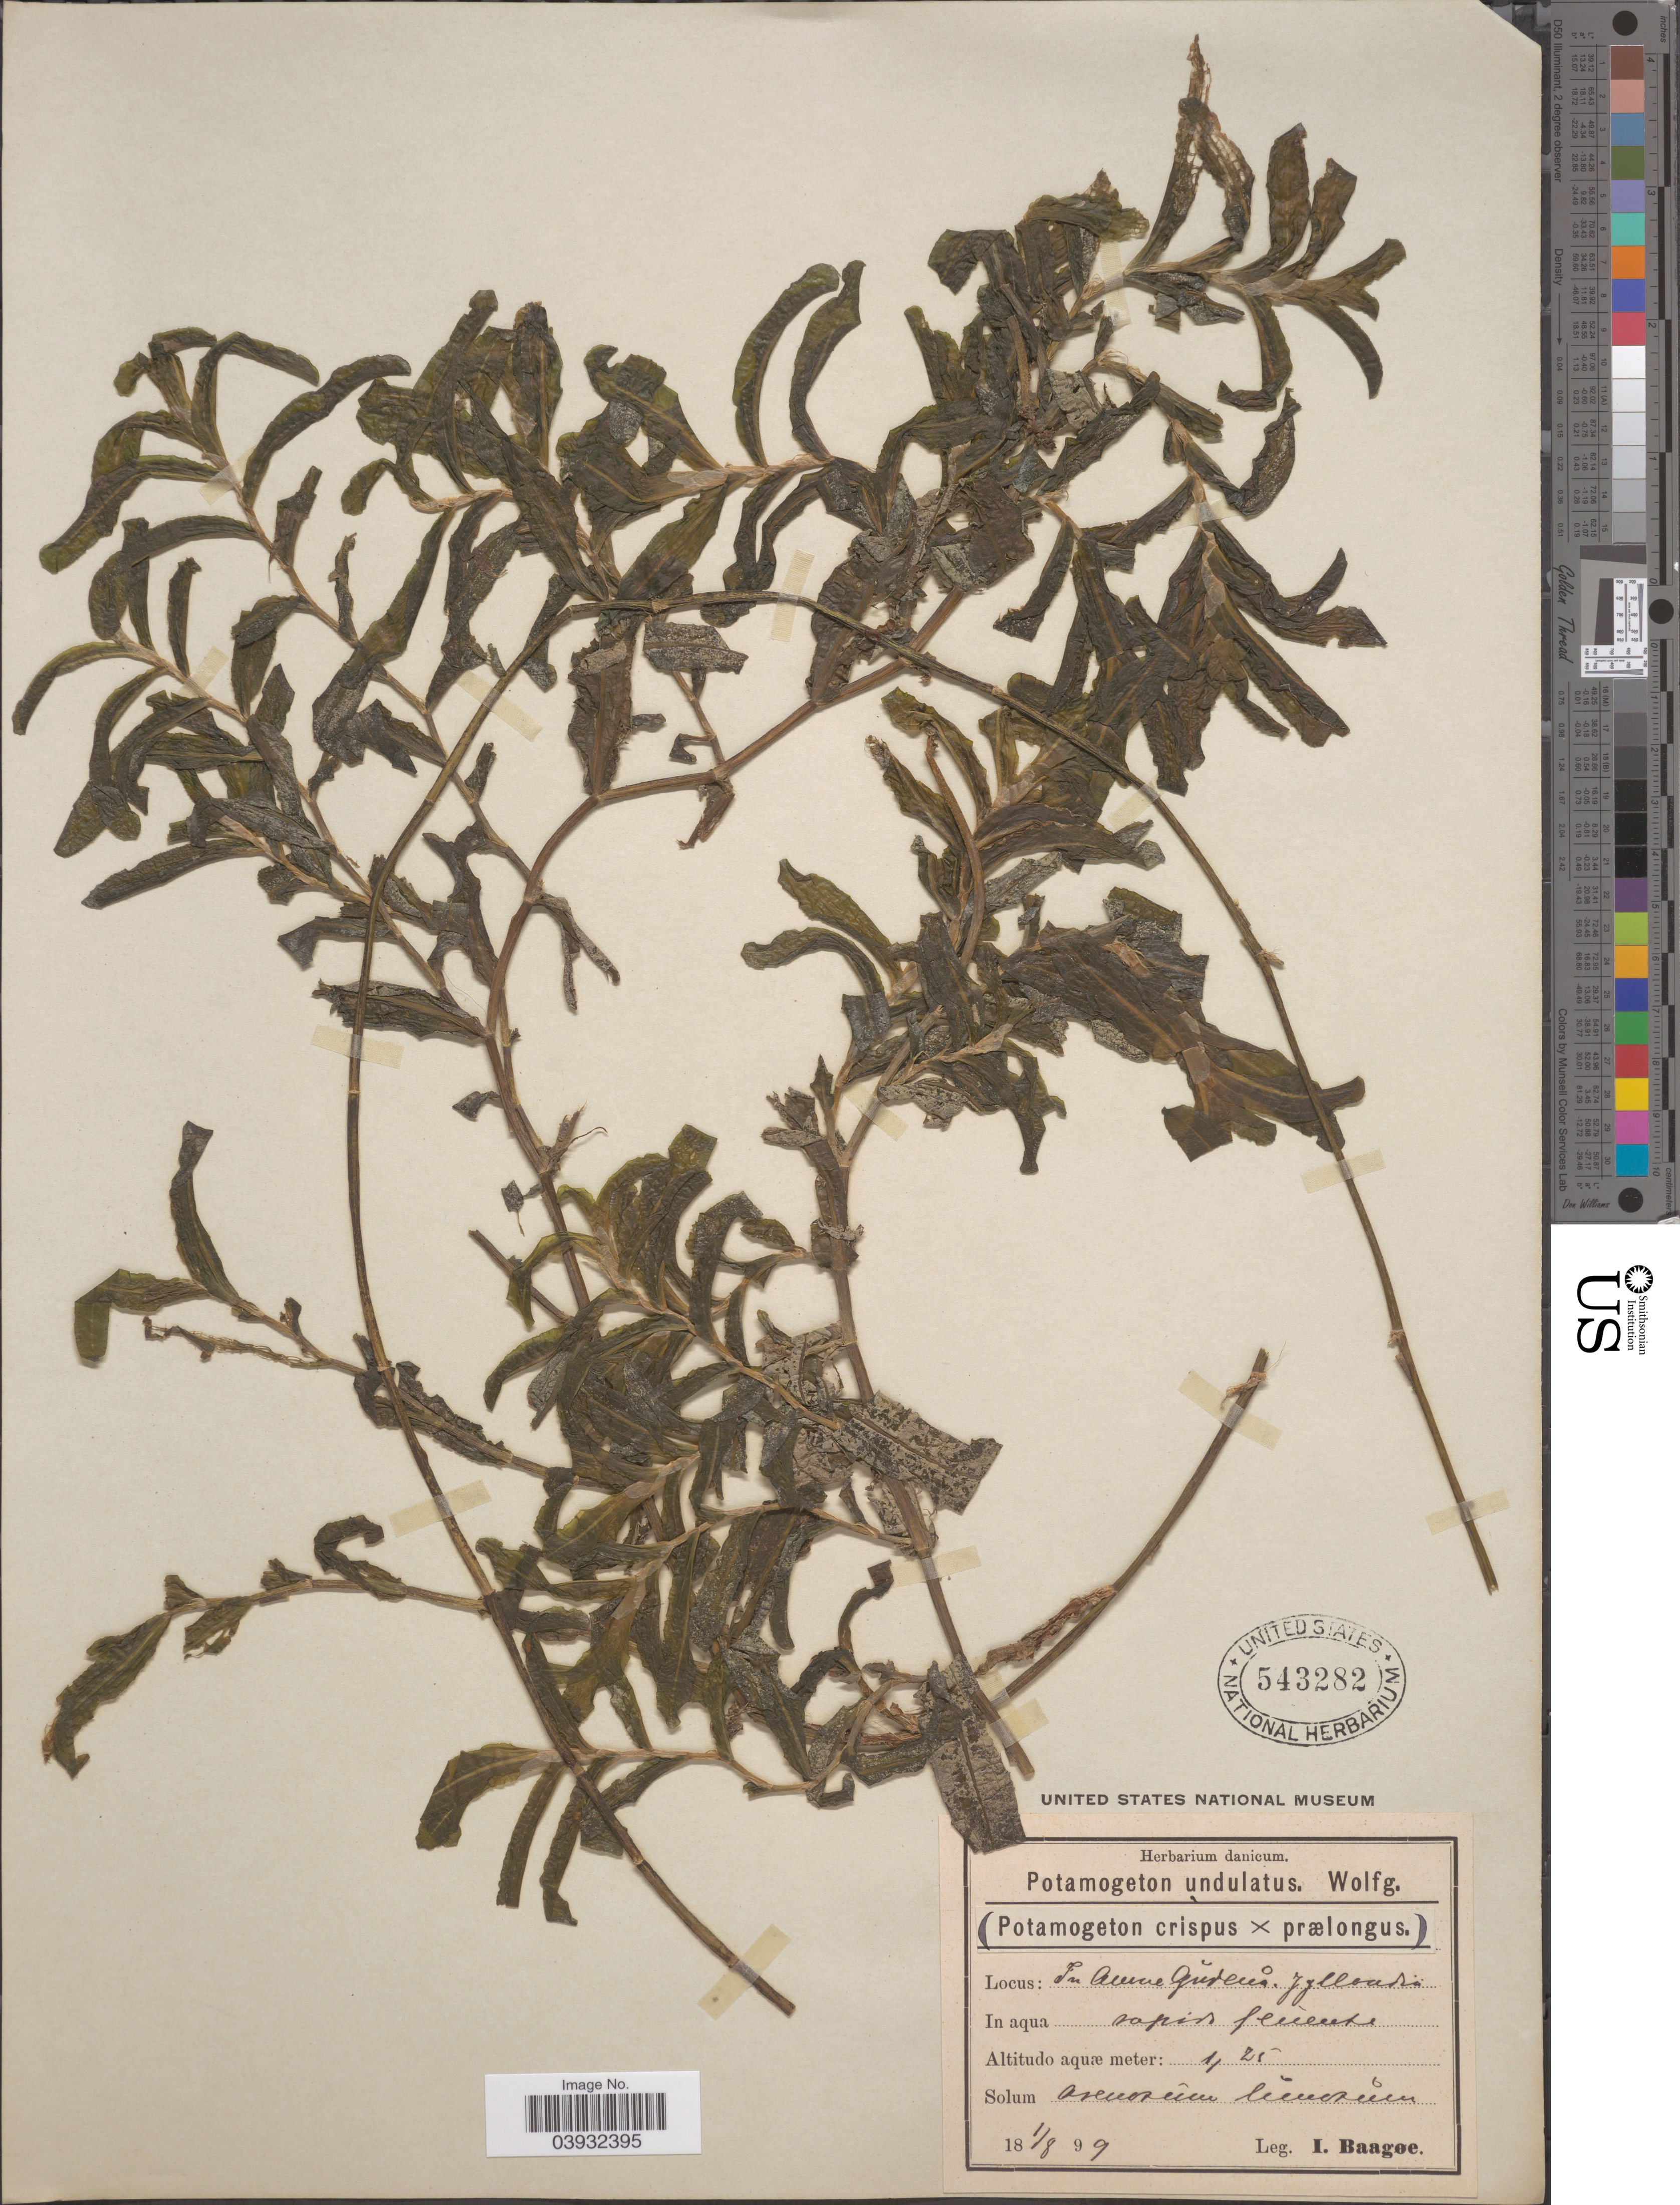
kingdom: Plantae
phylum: Tracheophyta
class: Liliopsida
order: Alismatales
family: Potamogetonaceae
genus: Potamogeton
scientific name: Potamogeton undulatus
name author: Wolfg.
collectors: I. Baagøe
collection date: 1899-08-01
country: Denmark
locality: In Avine Gŭdeuå. Jyllandia.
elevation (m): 1.25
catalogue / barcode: US 543282